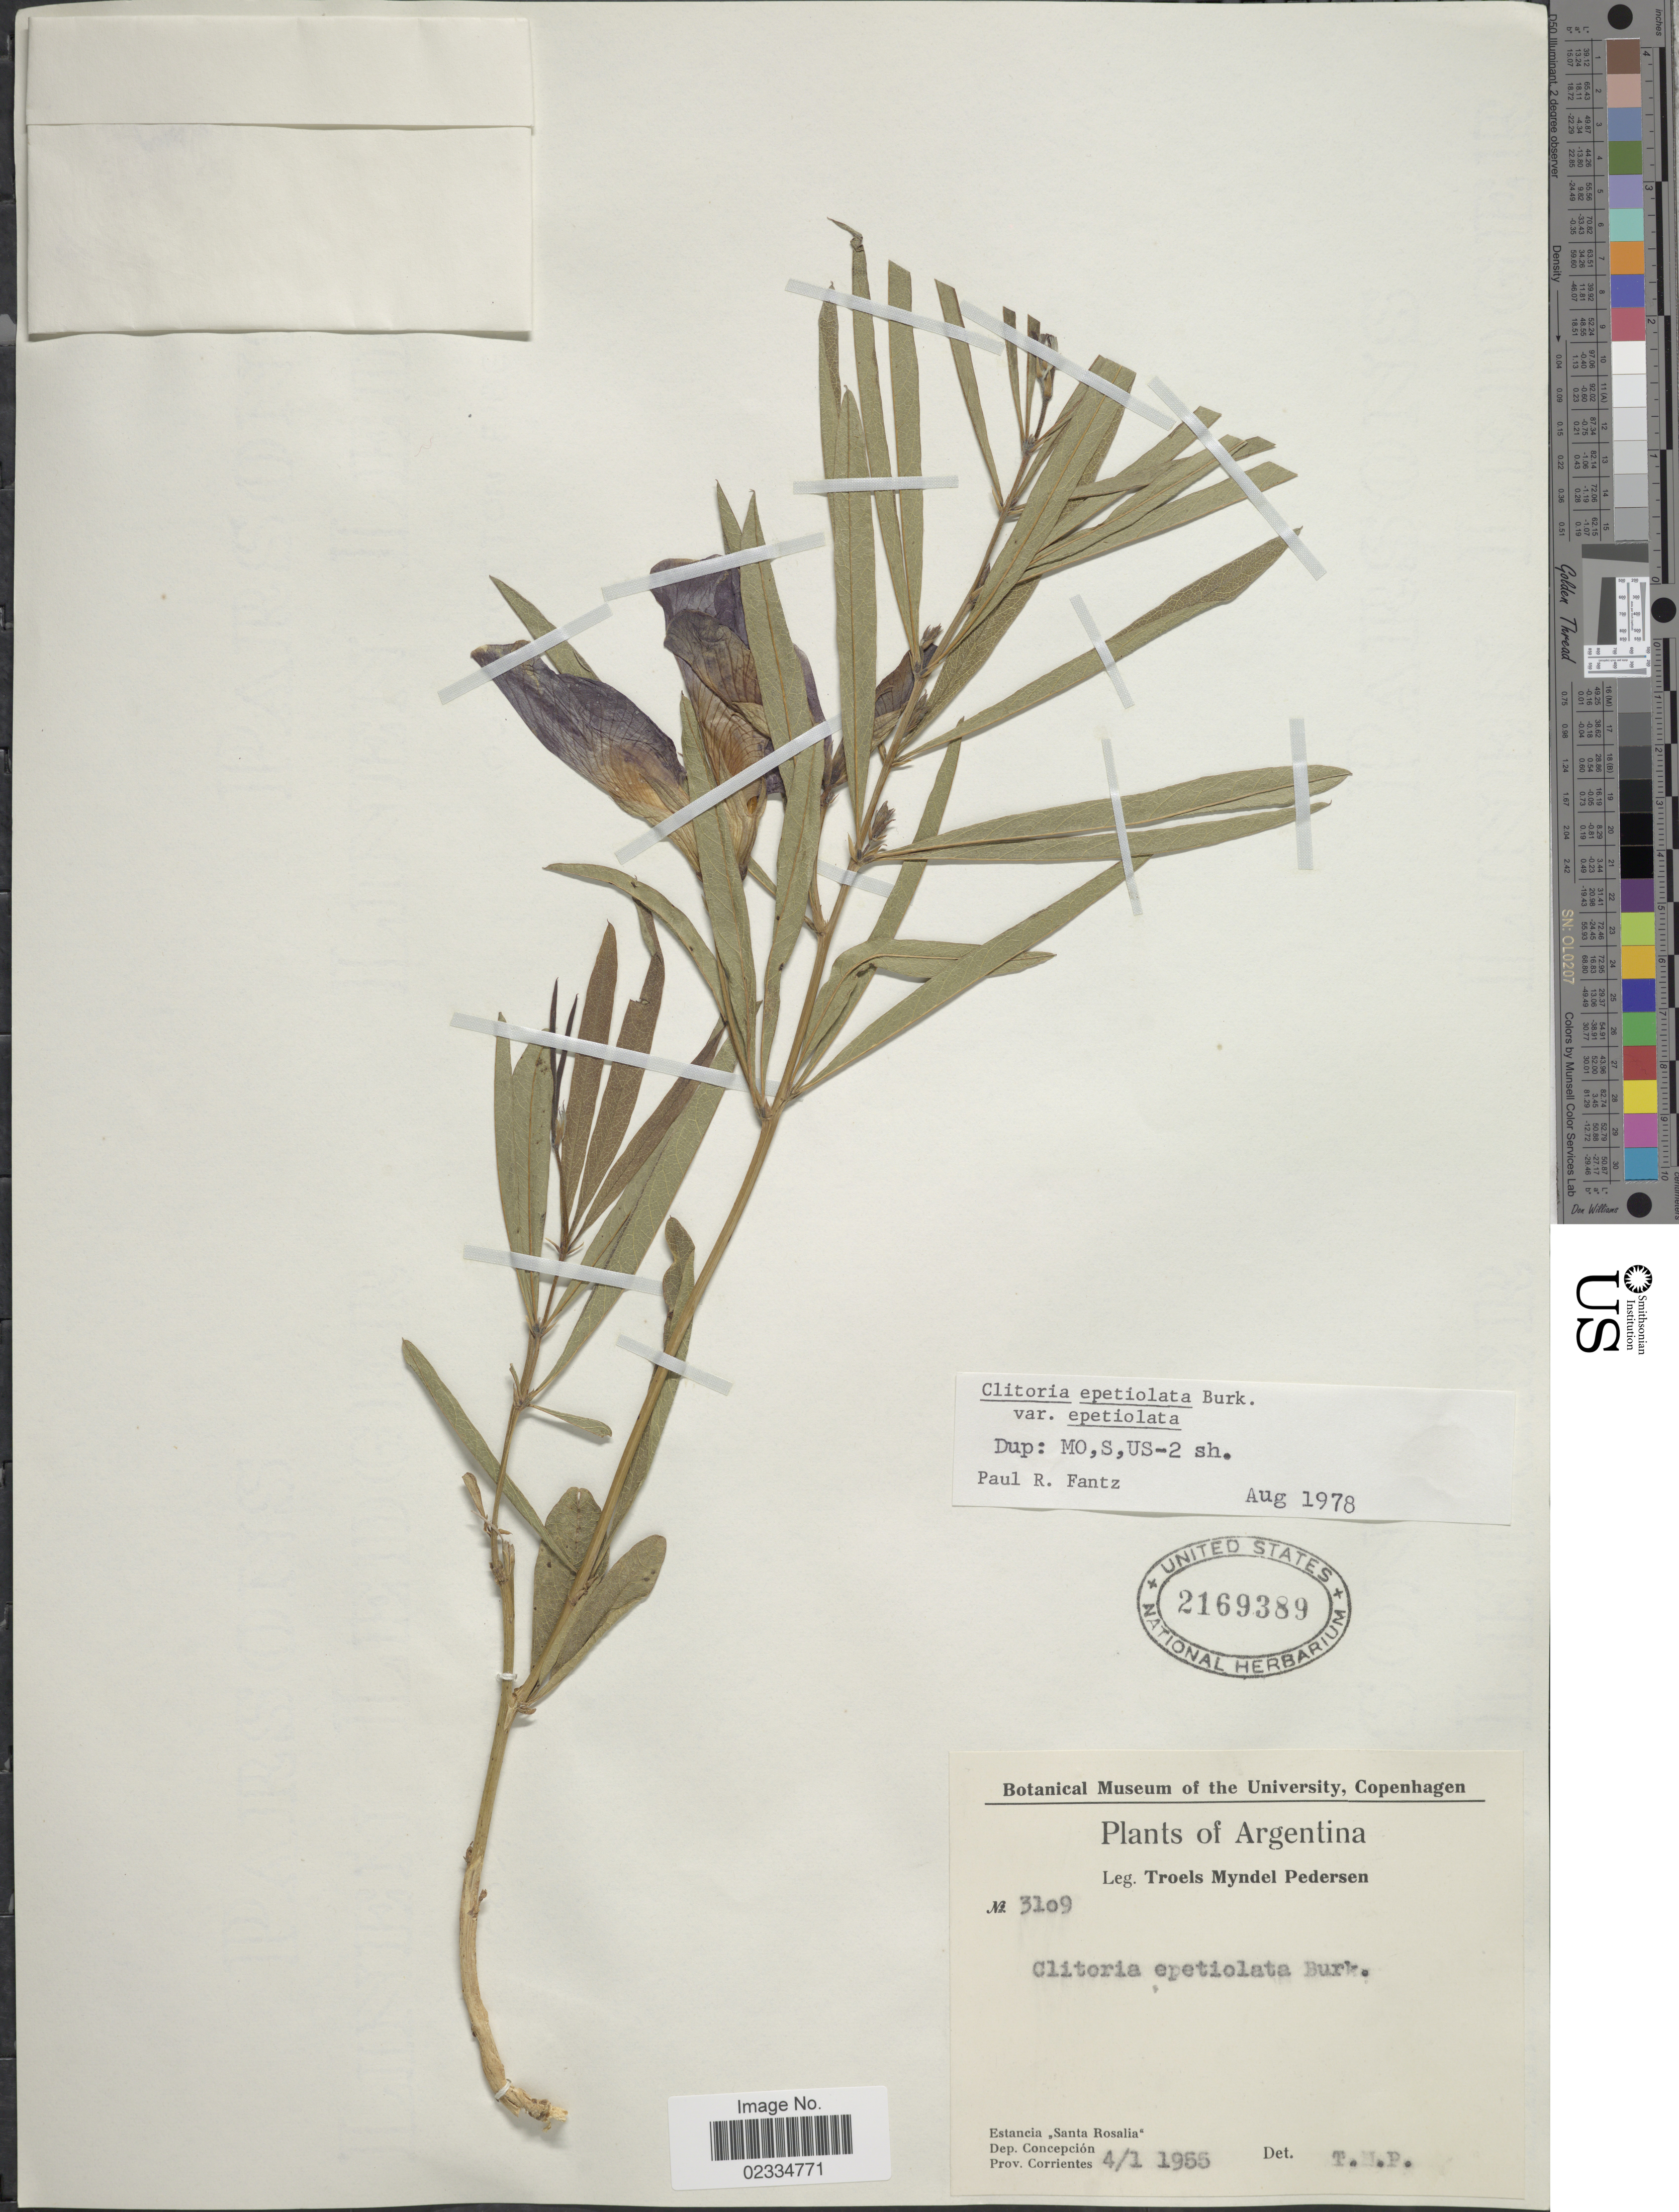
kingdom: Plantae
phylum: Tracheophyta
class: Magnoliopsida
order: Fabales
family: Fabaceae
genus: Clitoria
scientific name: Clitoria epetiolata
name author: Burkart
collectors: T. Pederson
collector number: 3109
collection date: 1955-01-04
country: Argentina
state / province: Corrientes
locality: Estancia Santa Rosalia, Dep. Concepcion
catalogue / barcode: US 2169389